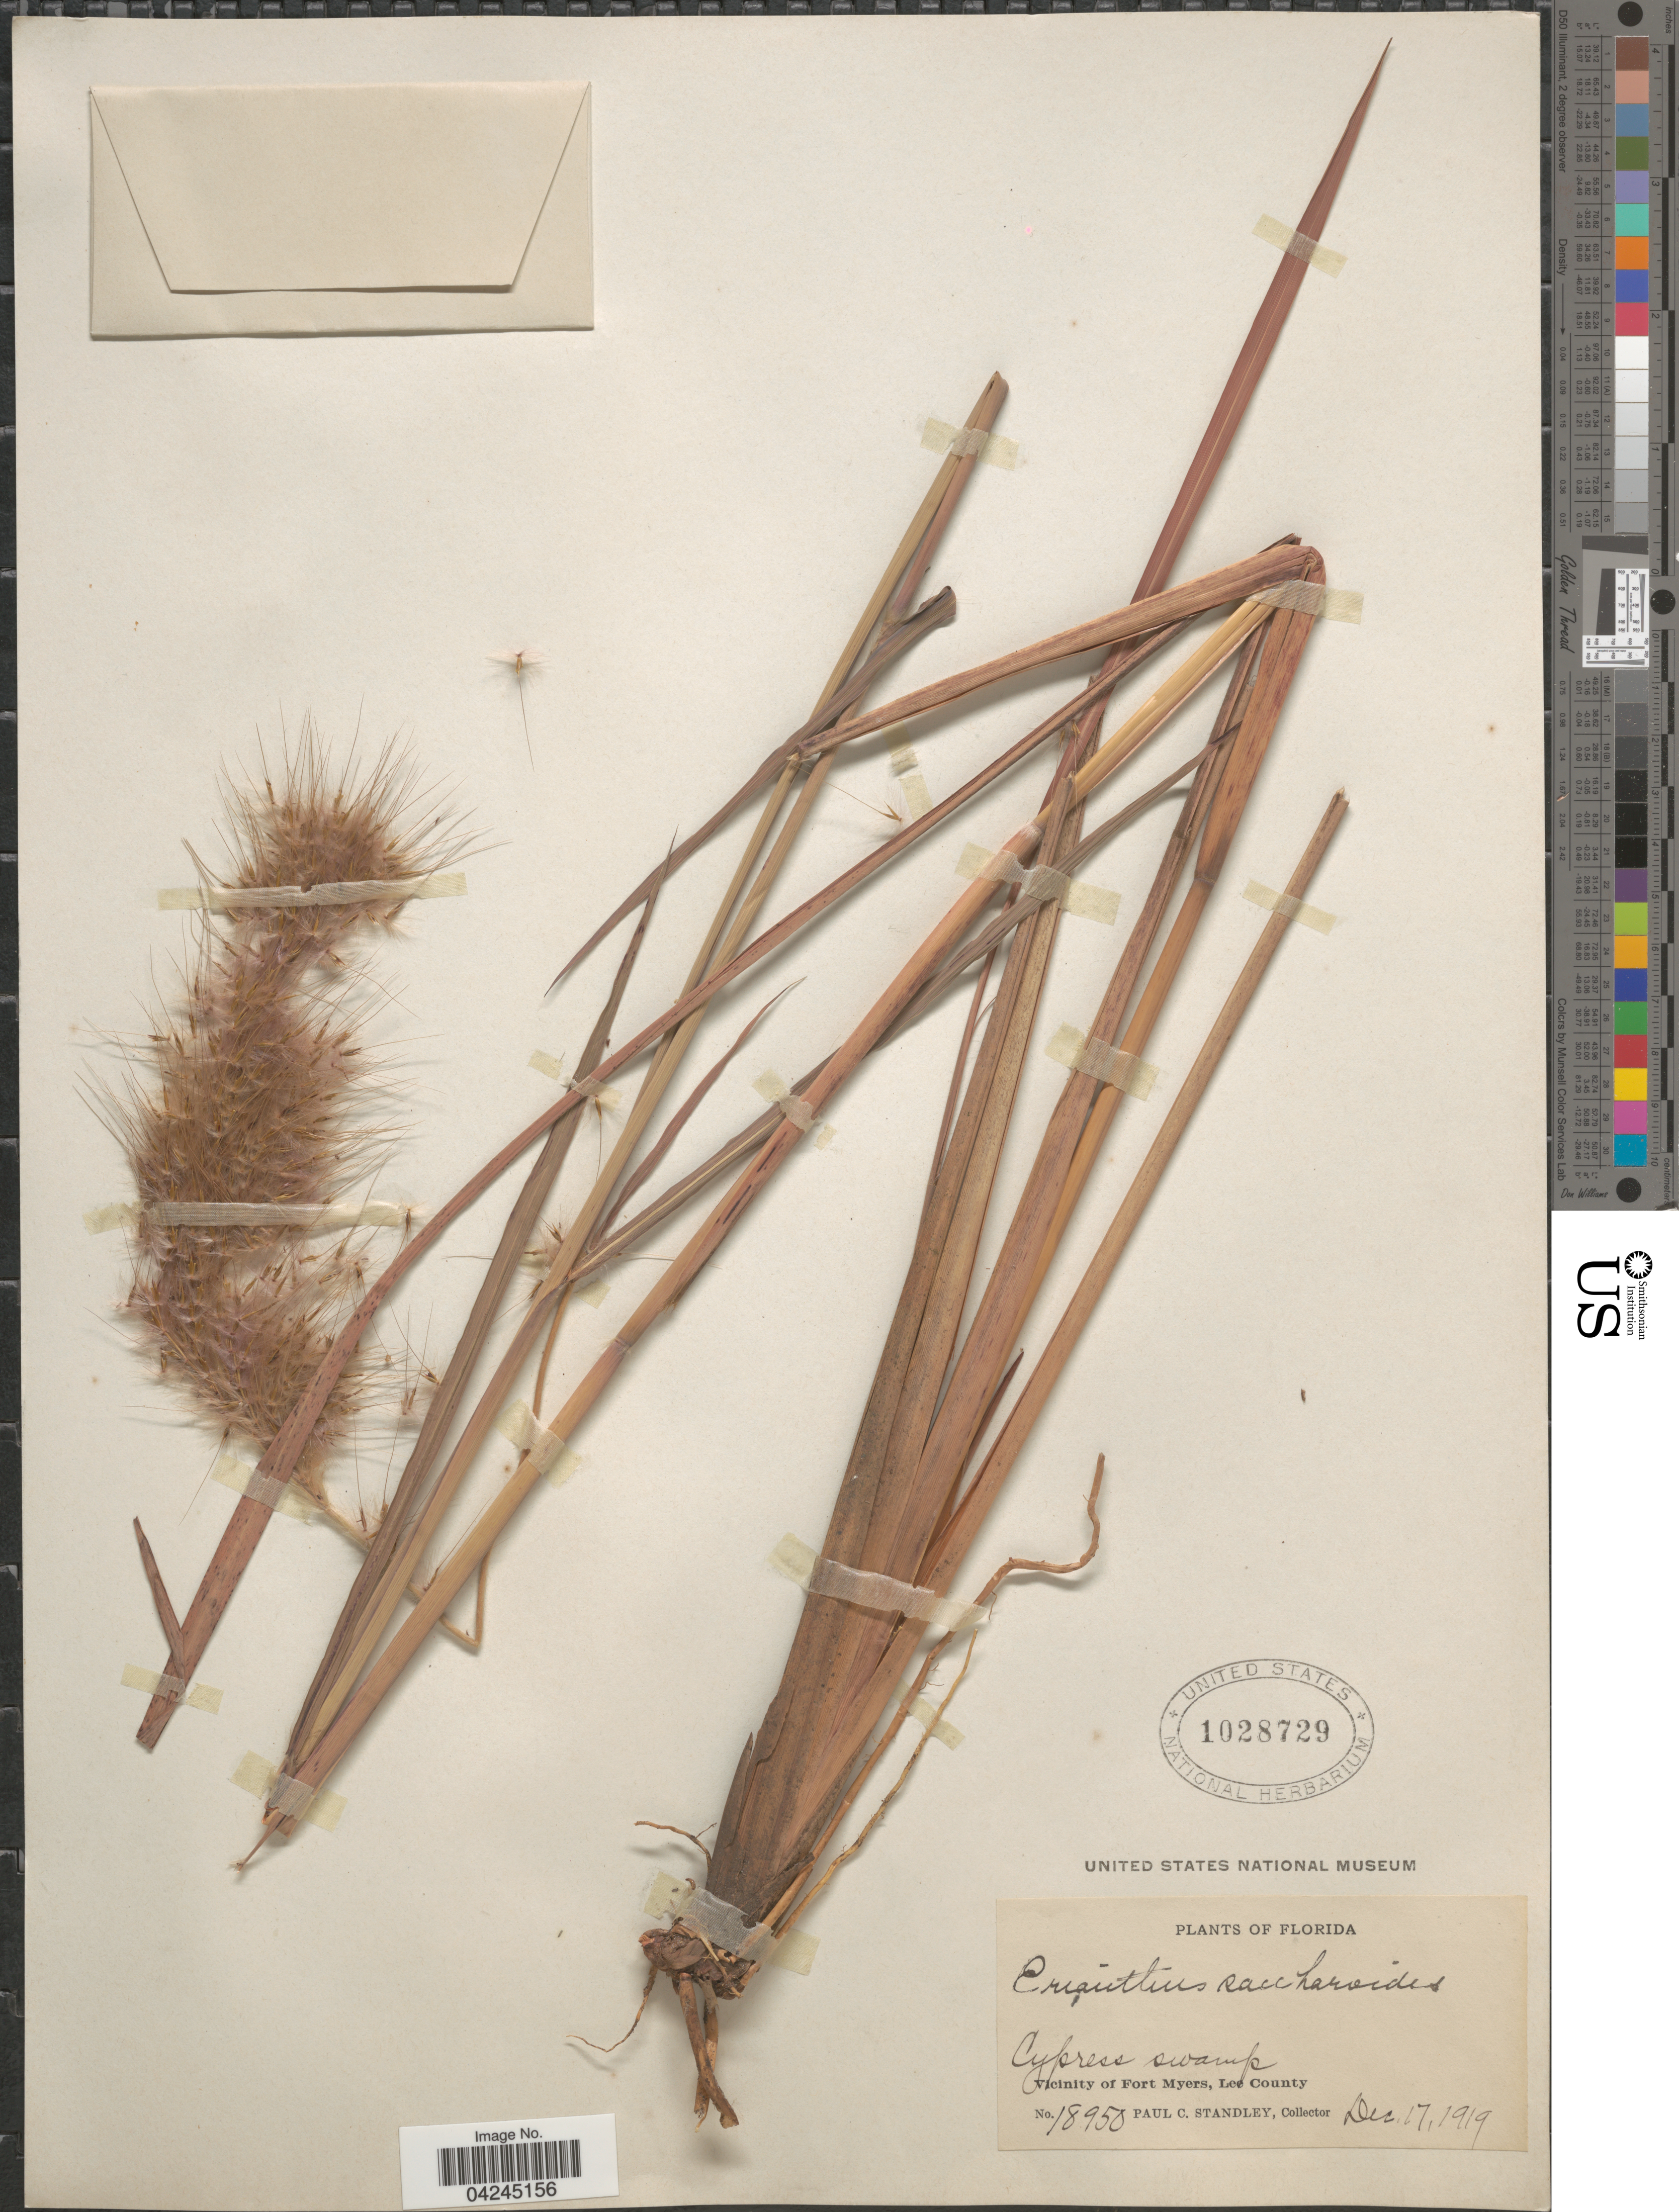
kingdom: Plantae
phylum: Tracheophyta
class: Liliopsida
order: Poales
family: Poaceae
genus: Erianthus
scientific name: Erianthus giganteus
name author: (Walter) P. Beauv.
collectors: P. C. Standley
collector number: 18950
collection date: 1919-12-17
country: United States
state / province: Florida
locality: Cypress swamp. Vicinity of Fort Myers, Lee County.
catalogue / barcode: US 1028729